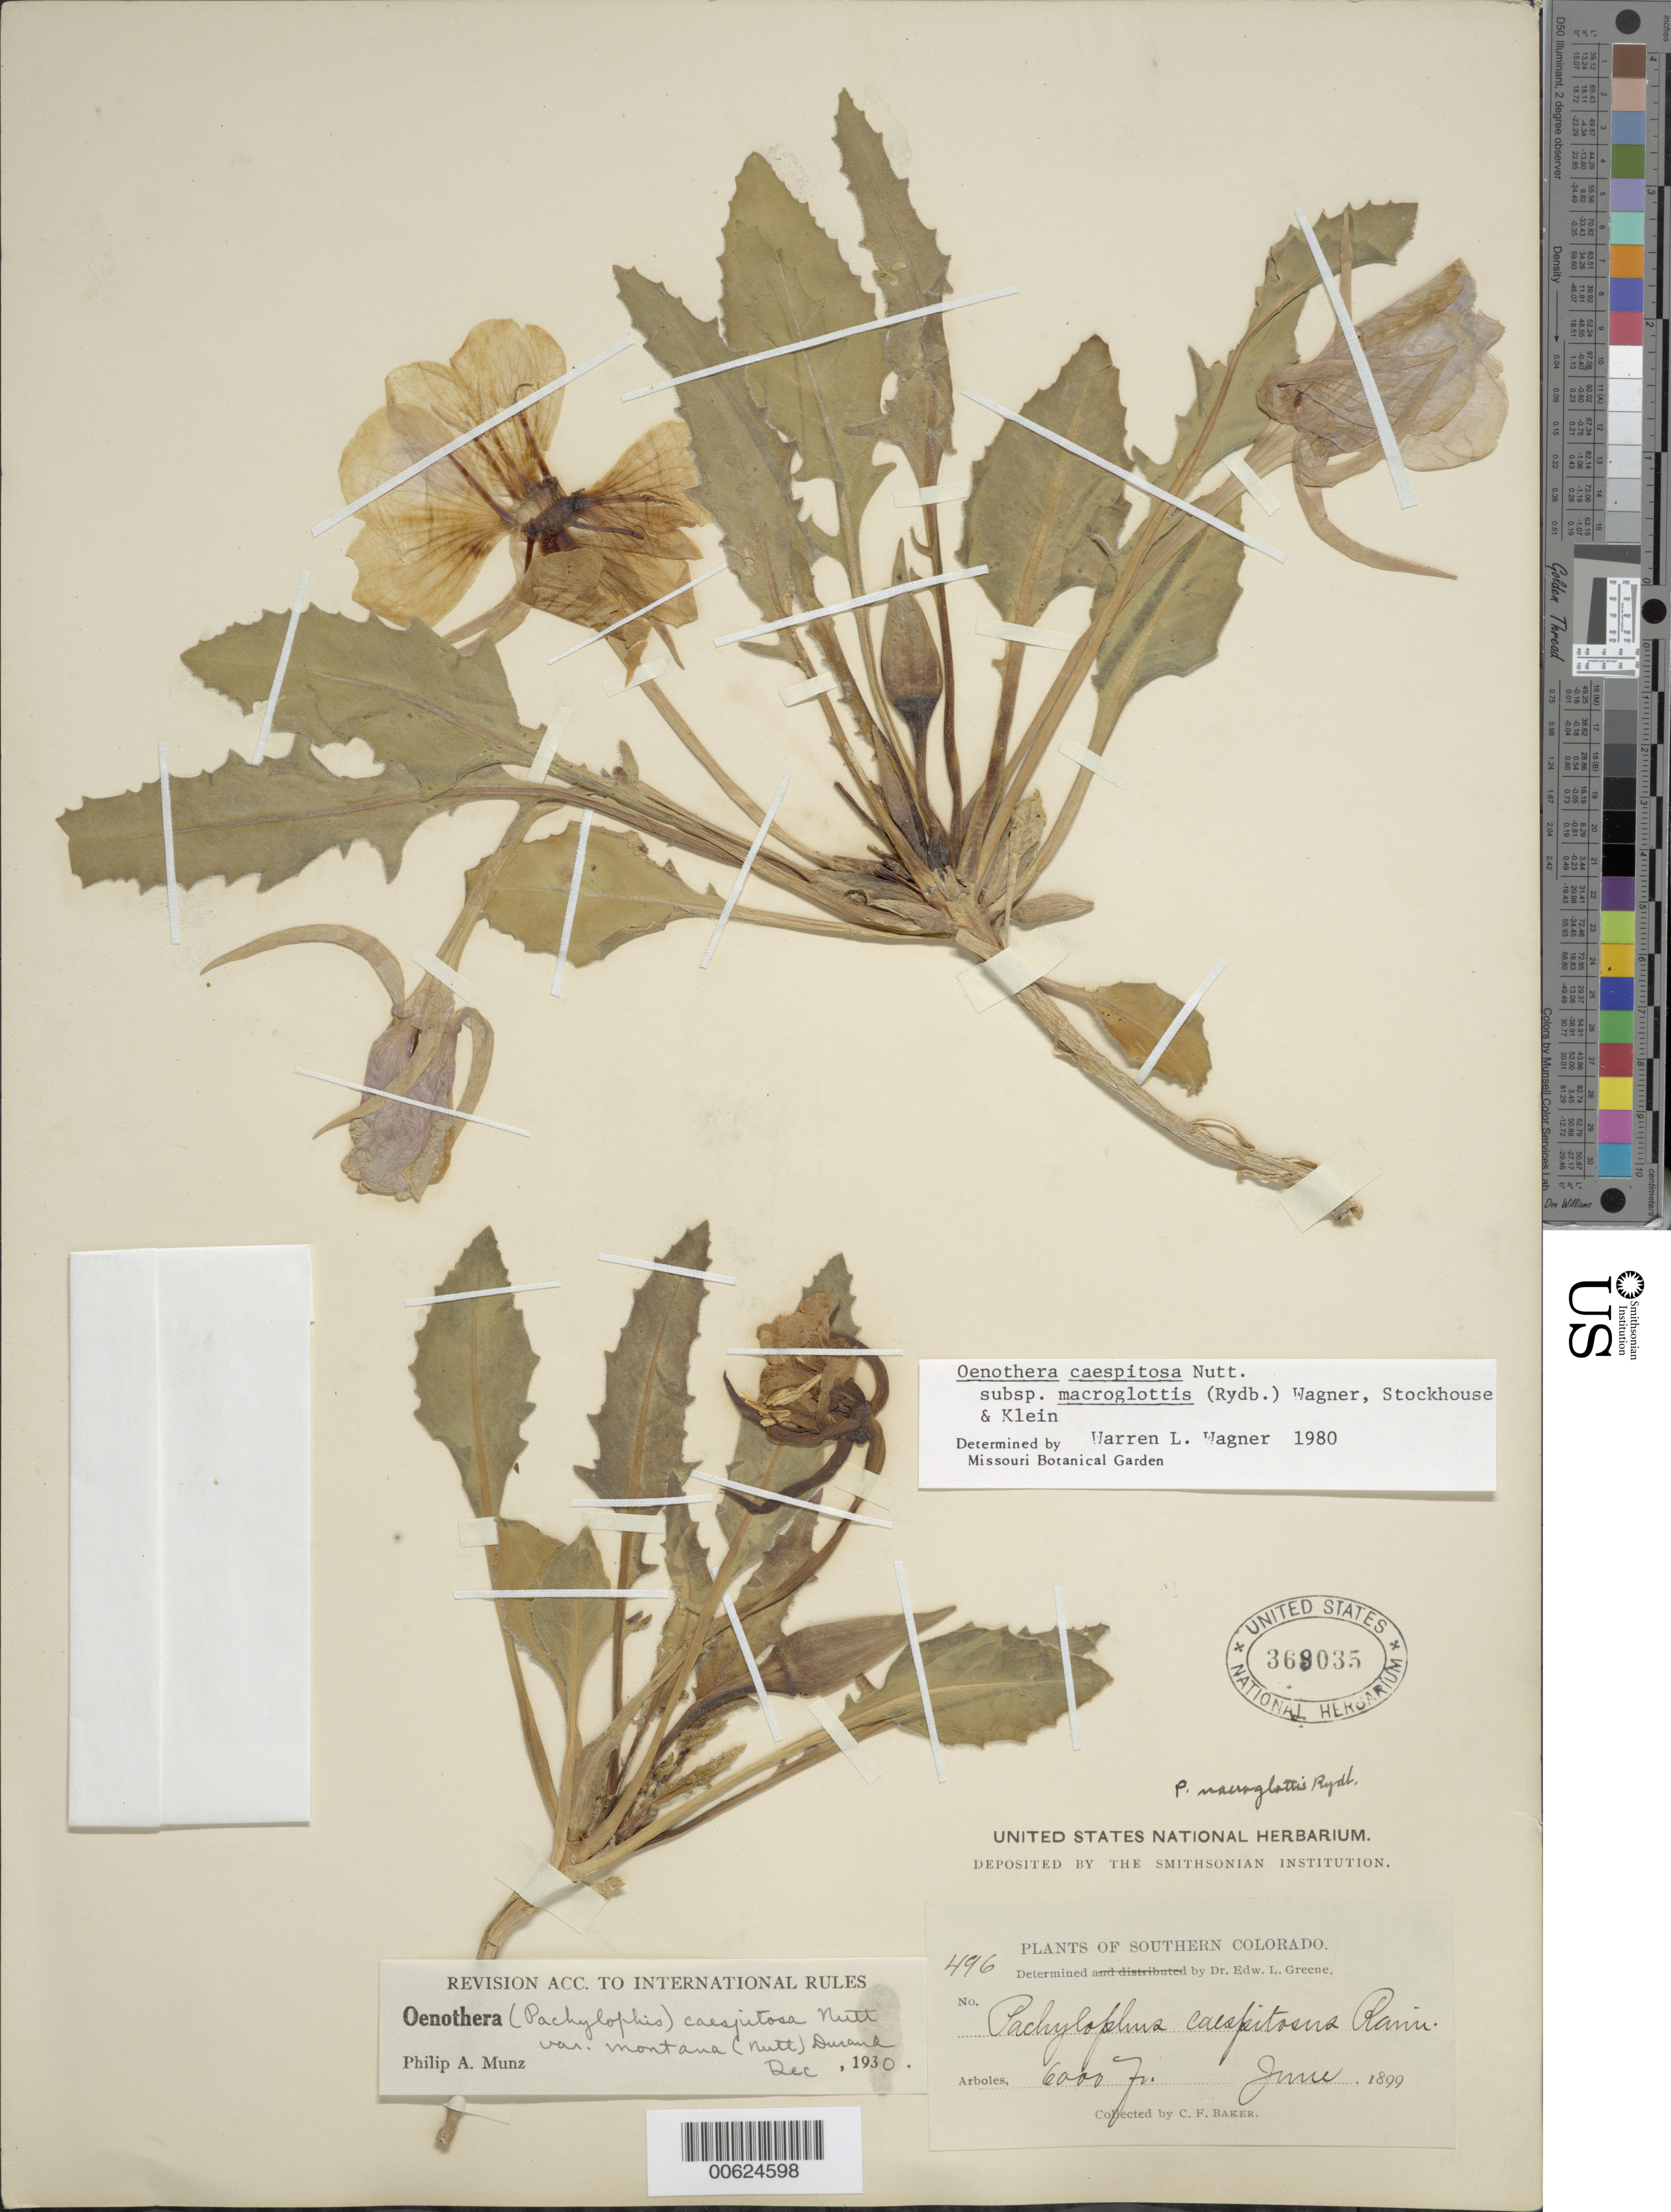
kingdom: Plantae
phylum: Tracheophyta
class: Magnoliopsida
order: Myrtales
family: Onagraceae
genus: Oenothera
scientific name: Oenothera cespitosa subsp. macroglottis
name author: (Rydb.) W.L. Wagner et al.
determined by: Wagner, W. L., (BOT), Smithsonian Institution - National Museum of Natural History (UNITED STATES)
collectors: C. F. Baker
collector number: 496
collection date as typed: Jun 1899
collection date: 1899-06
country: United States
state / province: Colorado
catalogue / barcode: US 369035